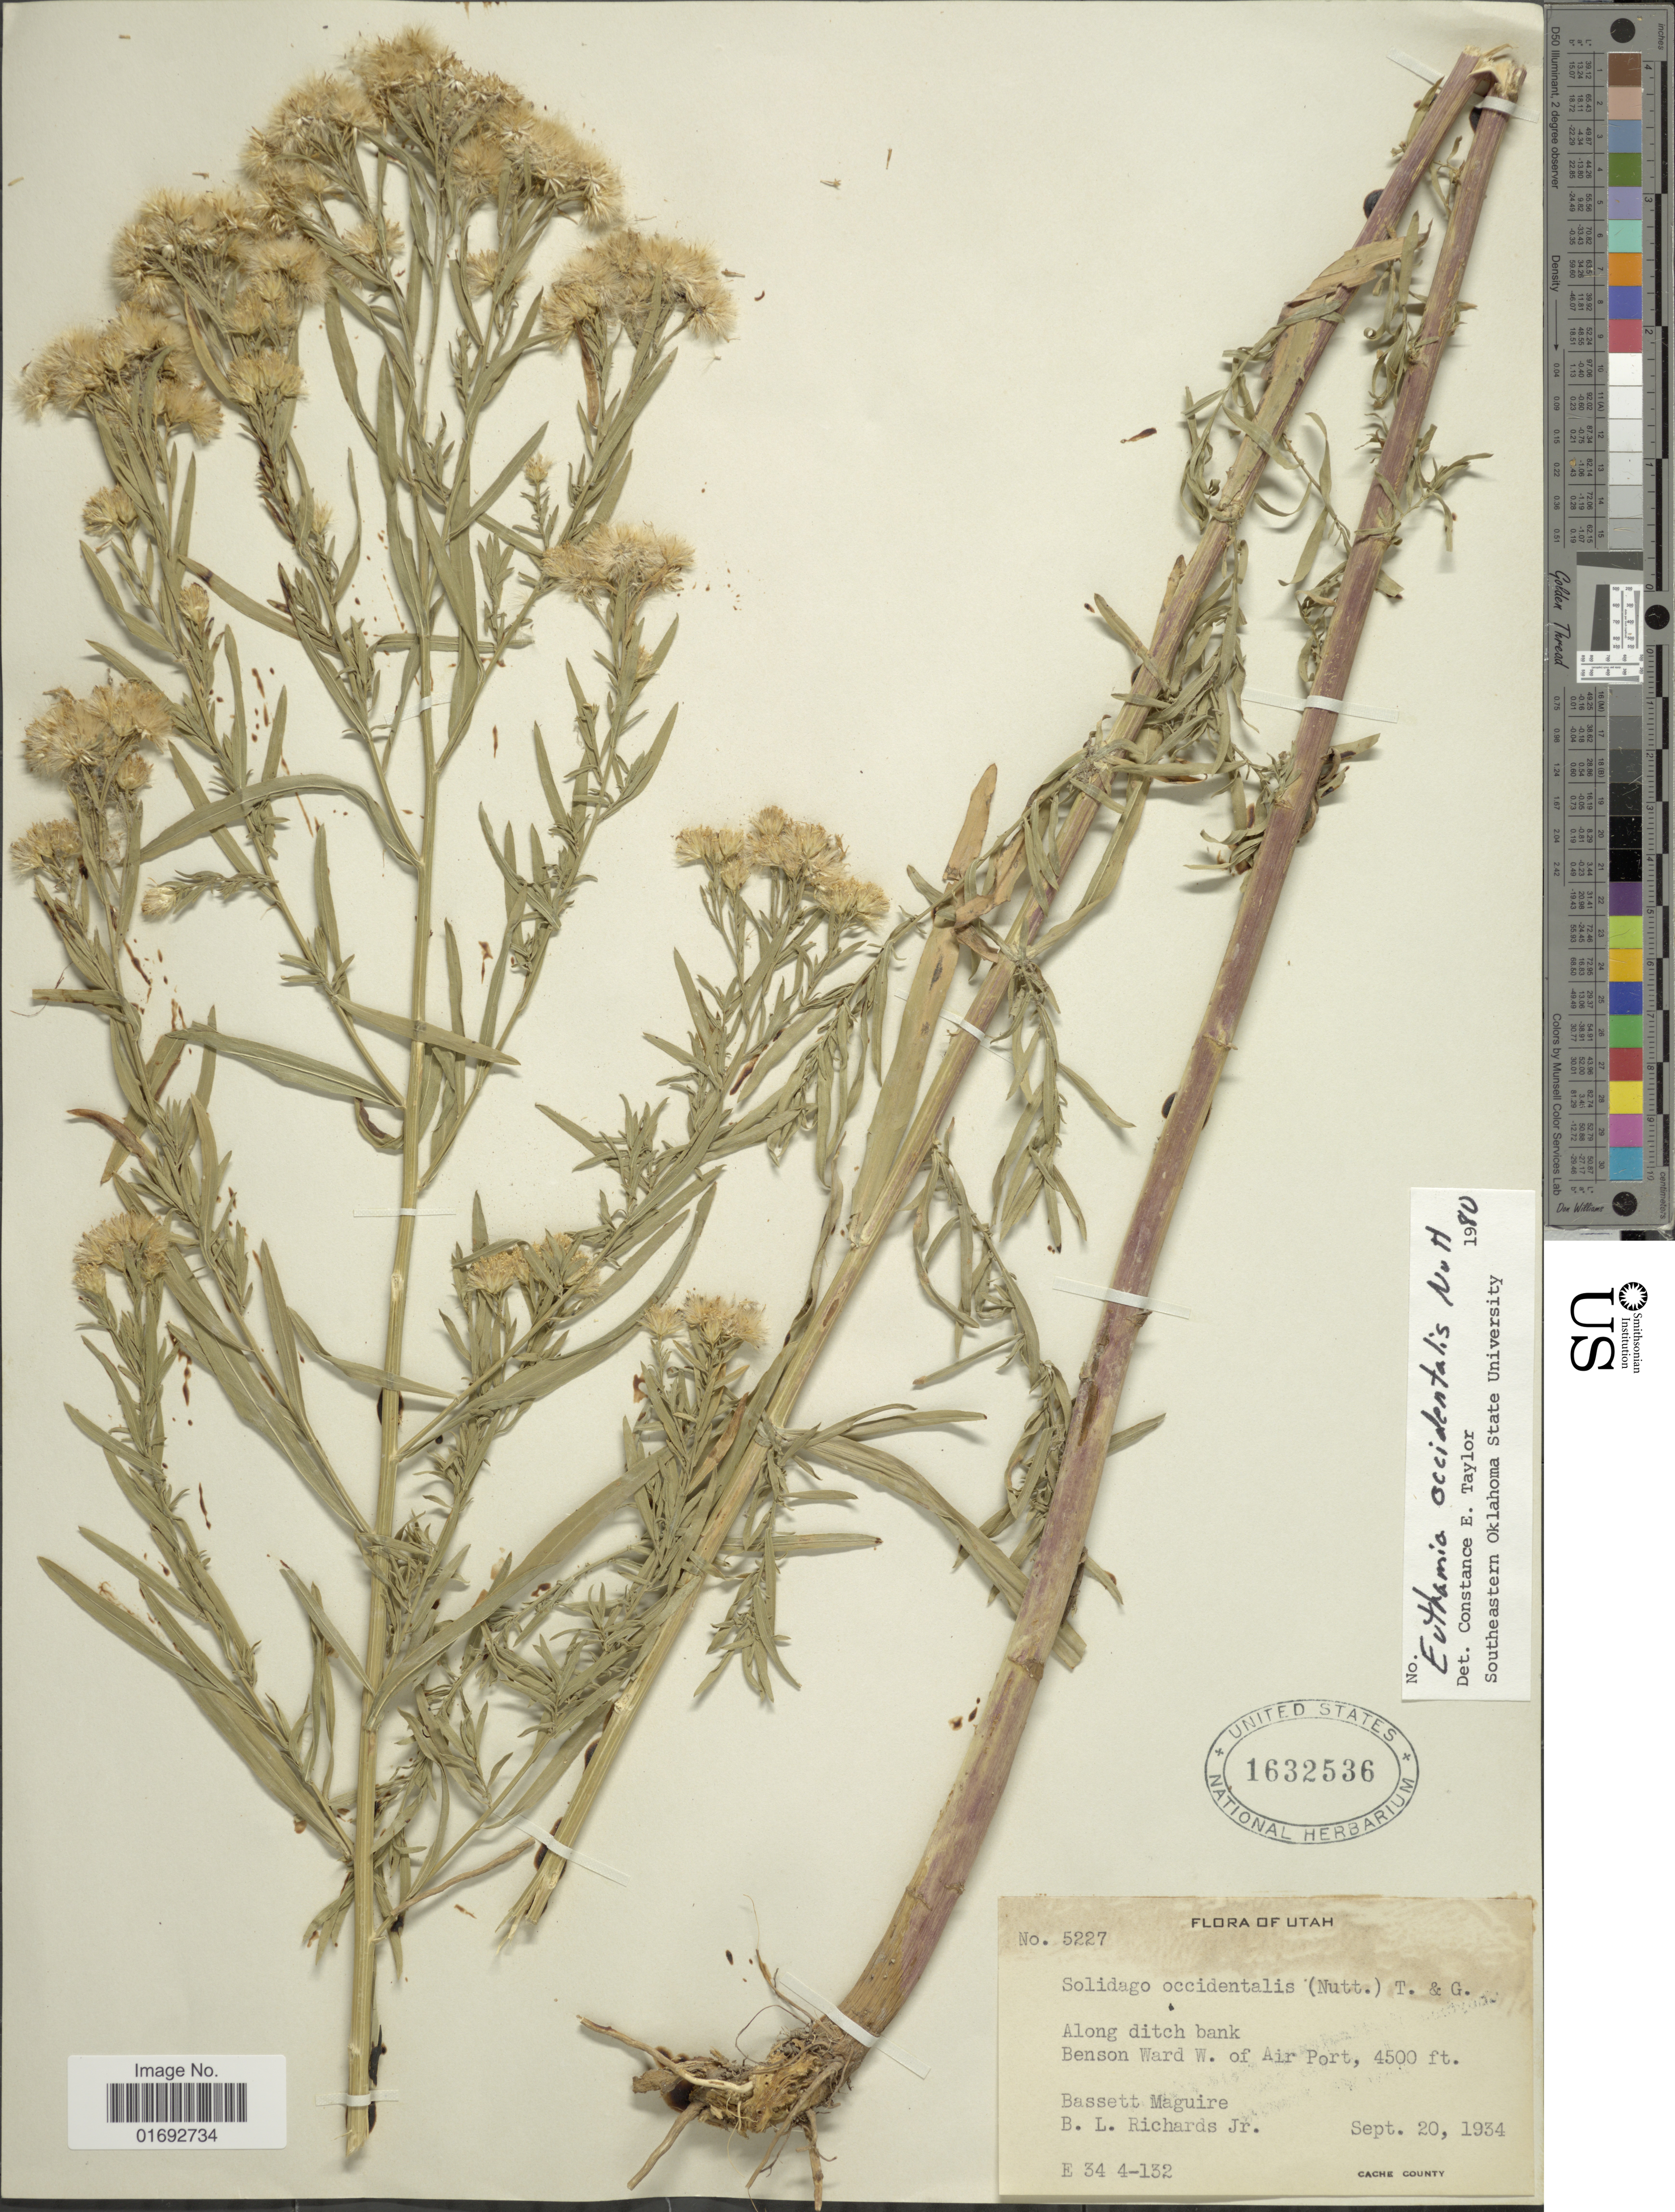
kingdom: Plantae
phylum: Tracheophyta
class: Magnoliopsida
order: Asterales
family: Asteraceae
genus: Euthamia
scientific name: Euthamia occidentalis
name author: Nutt.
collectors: B. Maguire & B. Richards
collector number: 5227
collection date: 1934-09-20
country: United States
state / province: Utah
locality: Benson Ward W. of Air Port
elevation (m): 1372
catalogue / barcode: US 1632536